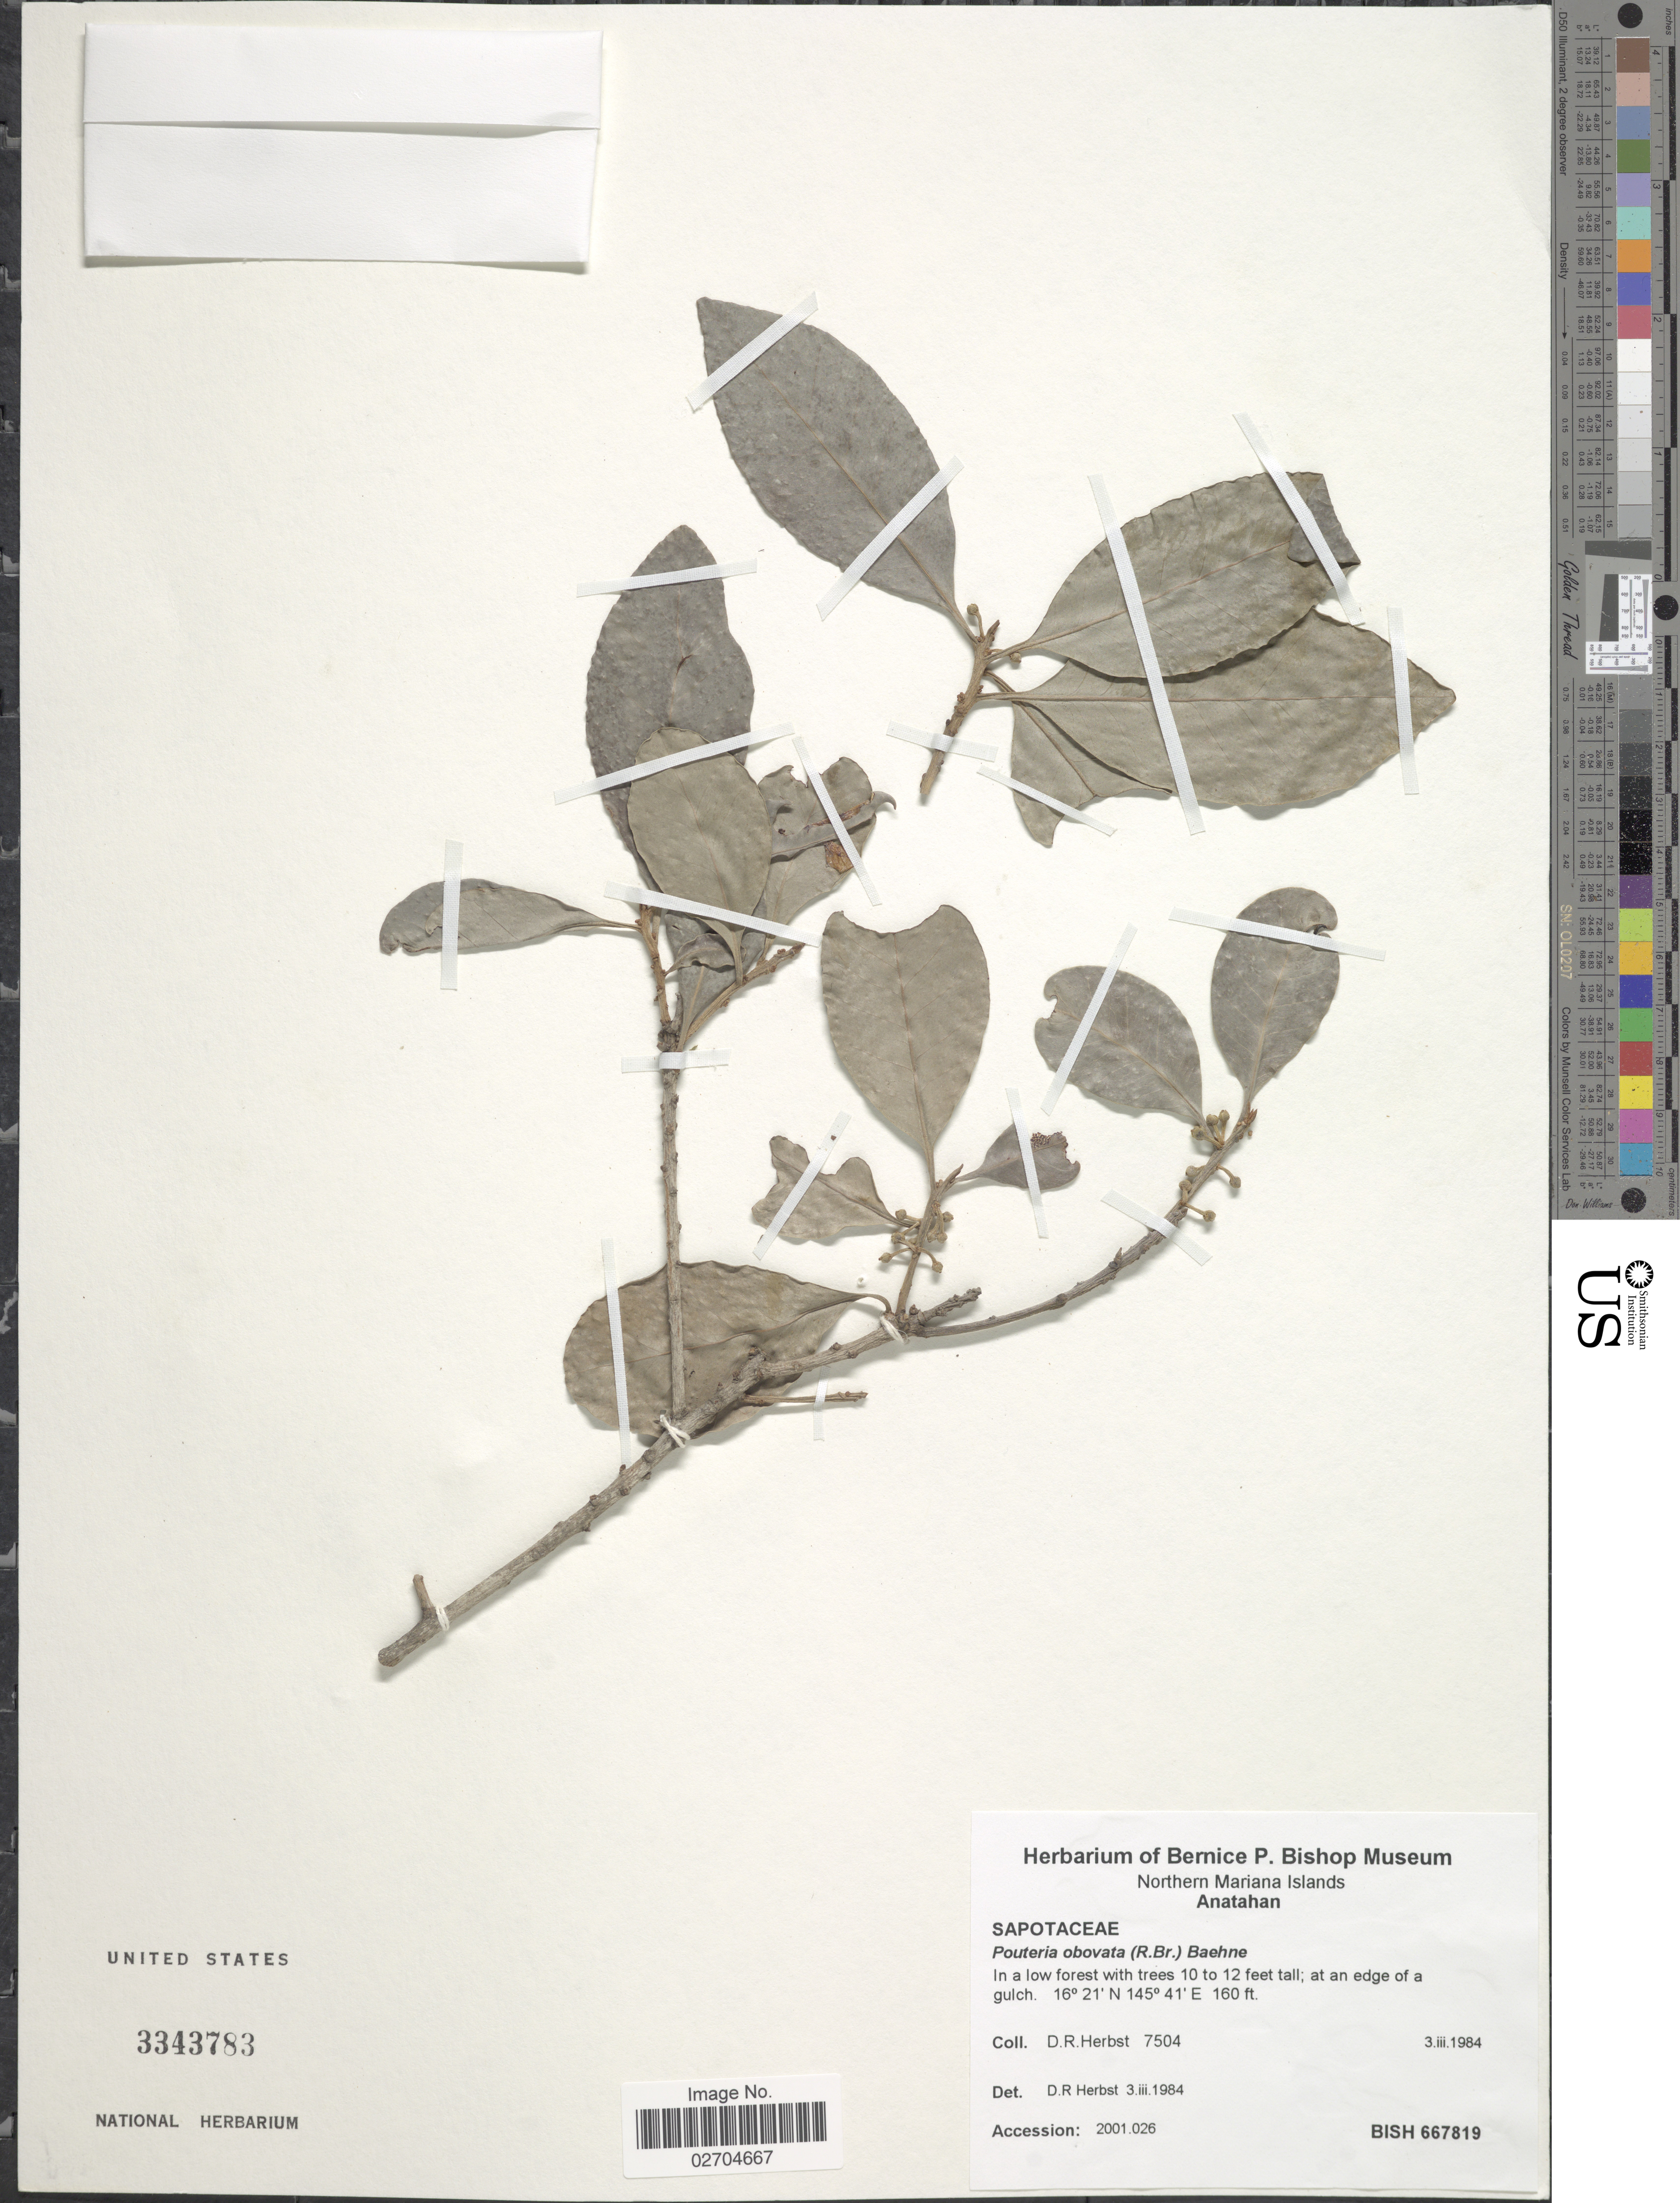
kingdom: Plantae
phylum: Tracheophyta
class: Magnoliopsida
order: Ericales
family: Sapotaceae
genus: Planchonella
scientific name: Planchonella obovata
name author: (R. Br.) Pierre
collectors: D. R. Herbst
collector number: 7504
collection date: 1984-03-03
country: Northern Mariana Islands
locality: Anatahan.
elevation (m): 49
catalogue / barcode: US 3343783